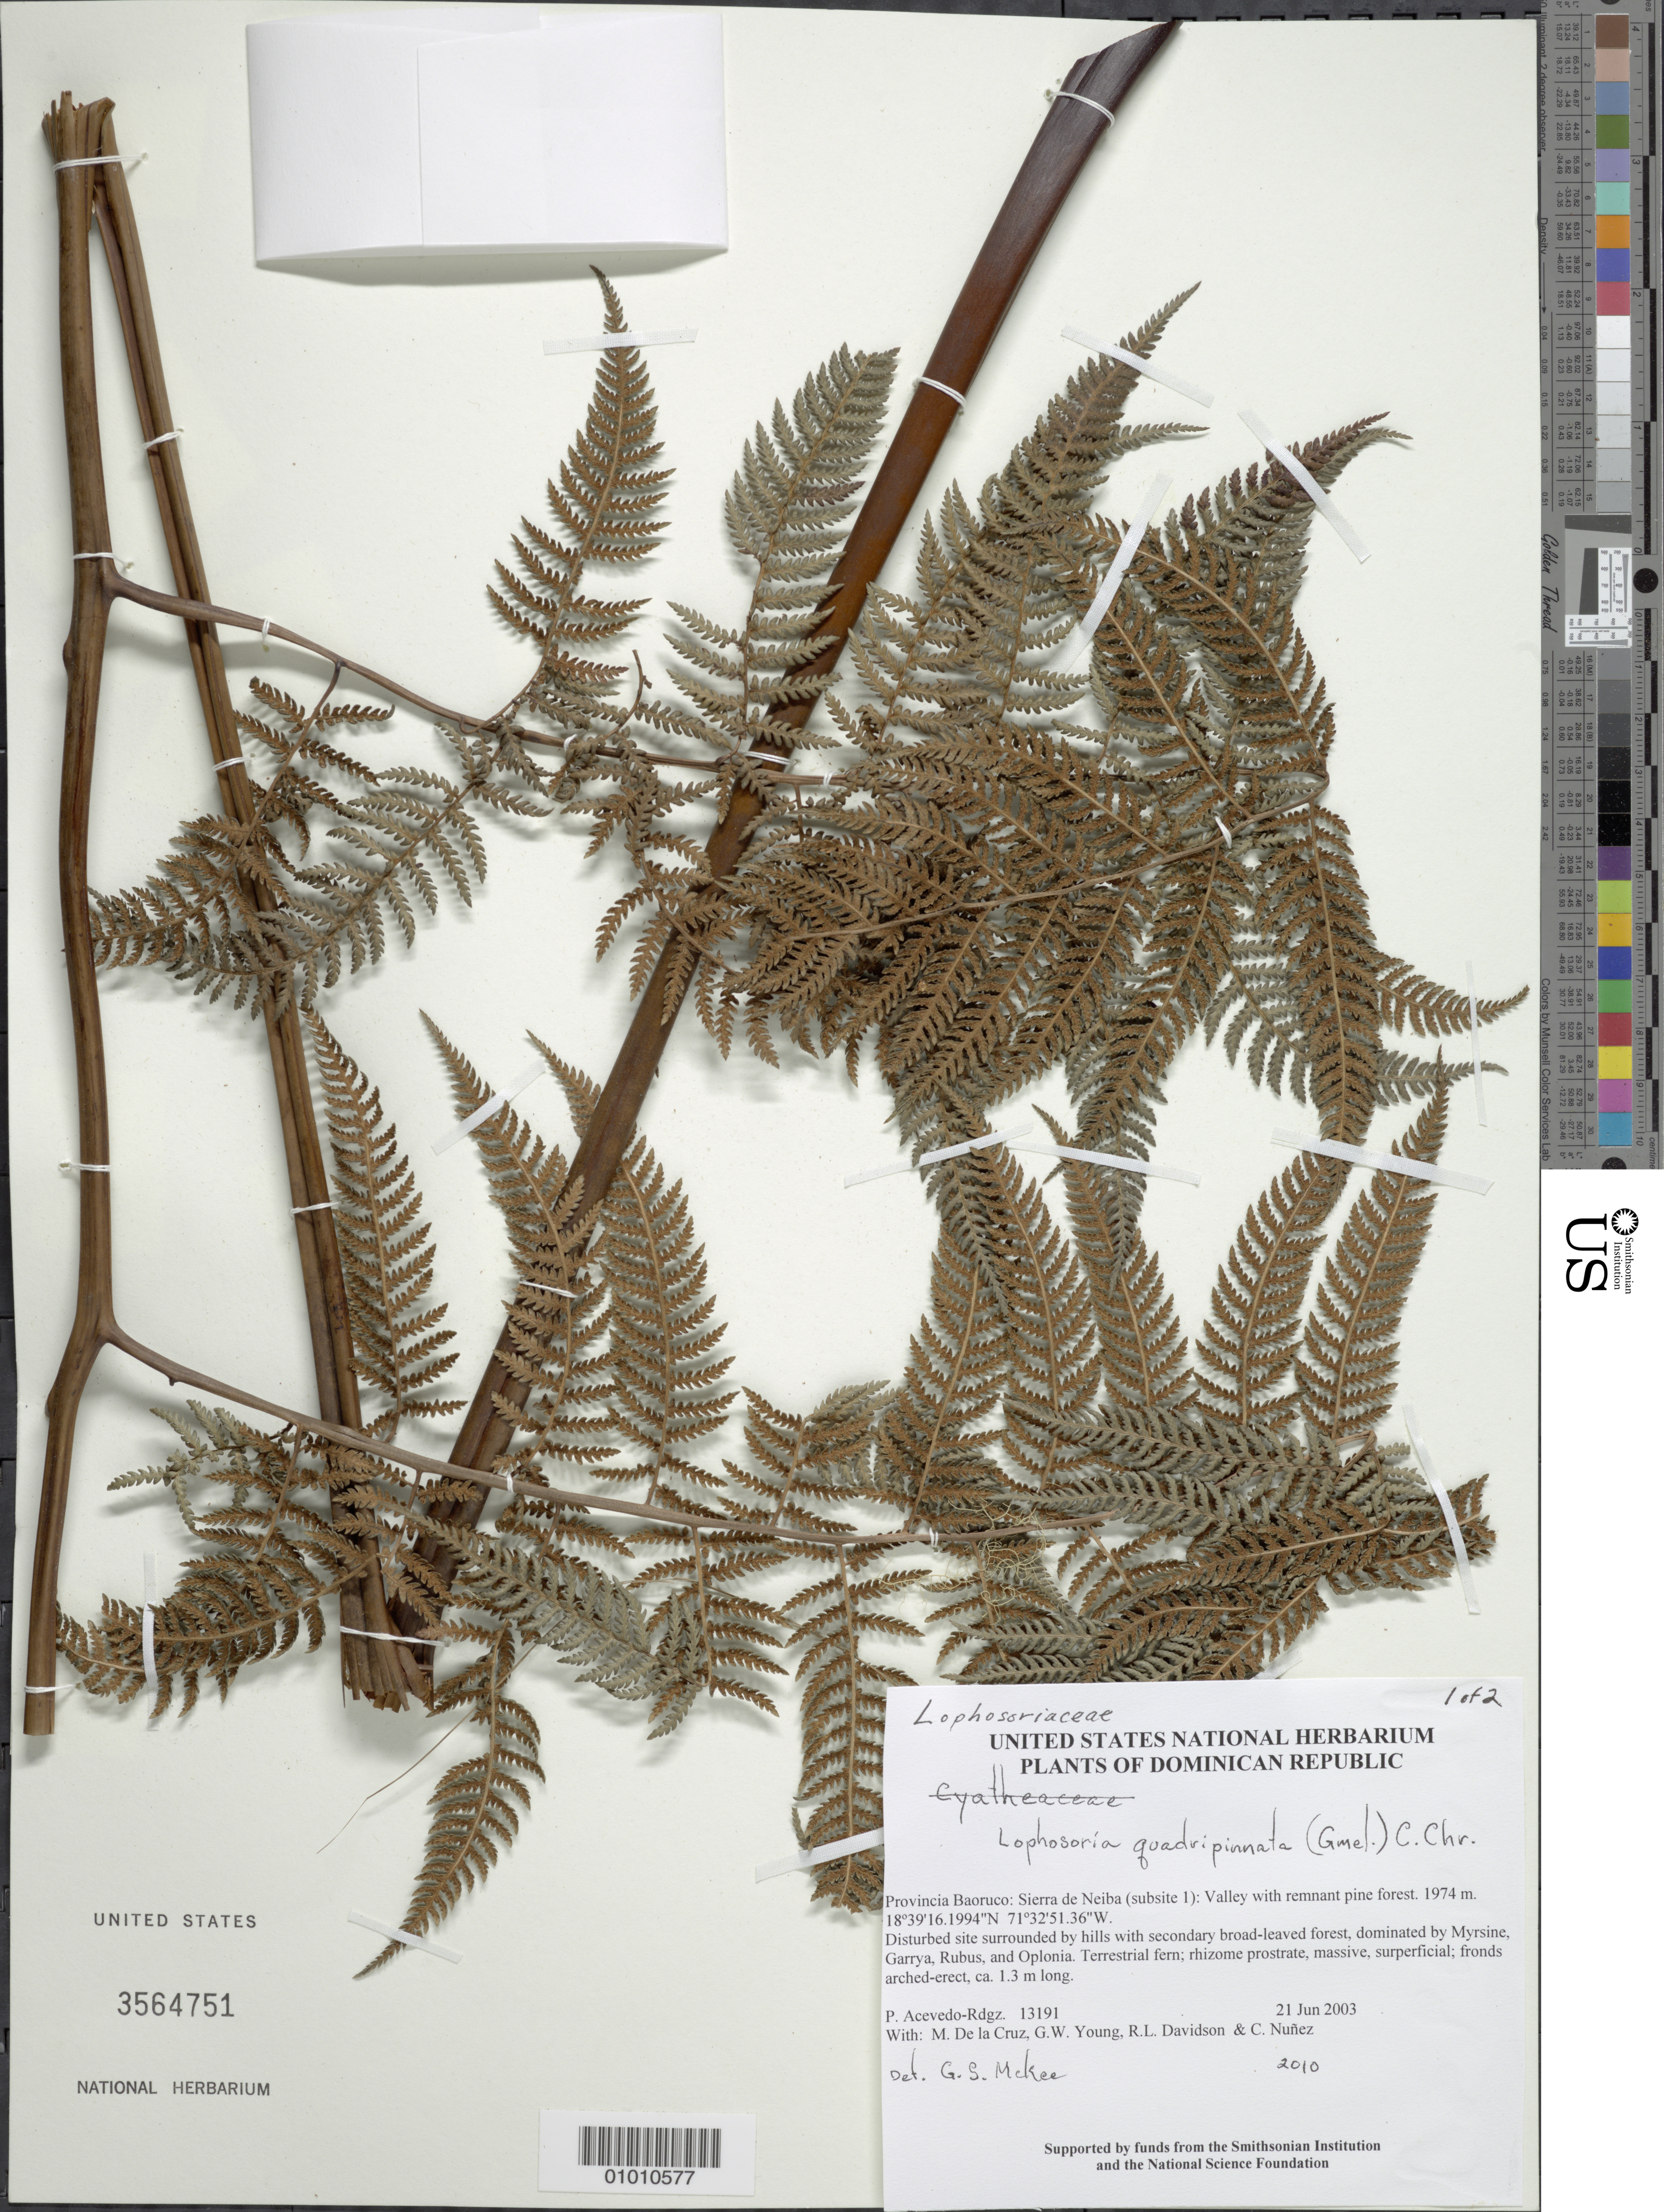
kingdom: Plantae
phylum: Tracheophyta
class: Polypodiopsida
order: Cyatheales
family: Dicksoniaceae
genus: Lophosoria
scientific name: Lophosoria quadripinnata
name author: (J.F. Gmel.) C. Chr.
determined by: McKee, G. S., (US), NMNH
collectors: P. Acevedo-Rodr., M. de la Cruz, J. Rawlins, G. Young, R. Davidson & C. Nunez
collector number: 13191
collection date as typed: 21 Jun 2003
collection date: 2003-06-21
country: Dominican Republic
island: Hispaniola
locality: Provincia Baoruco: Sierra de Neiba (subsite 1): Valley with remnant pine forest.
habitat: Disturbed site surrounded by hills with secondary broad-leaved forest, dominated by Myrsine, Garrya, Rubus, and Oplonia.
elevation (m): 1974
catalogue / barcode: US 3564751